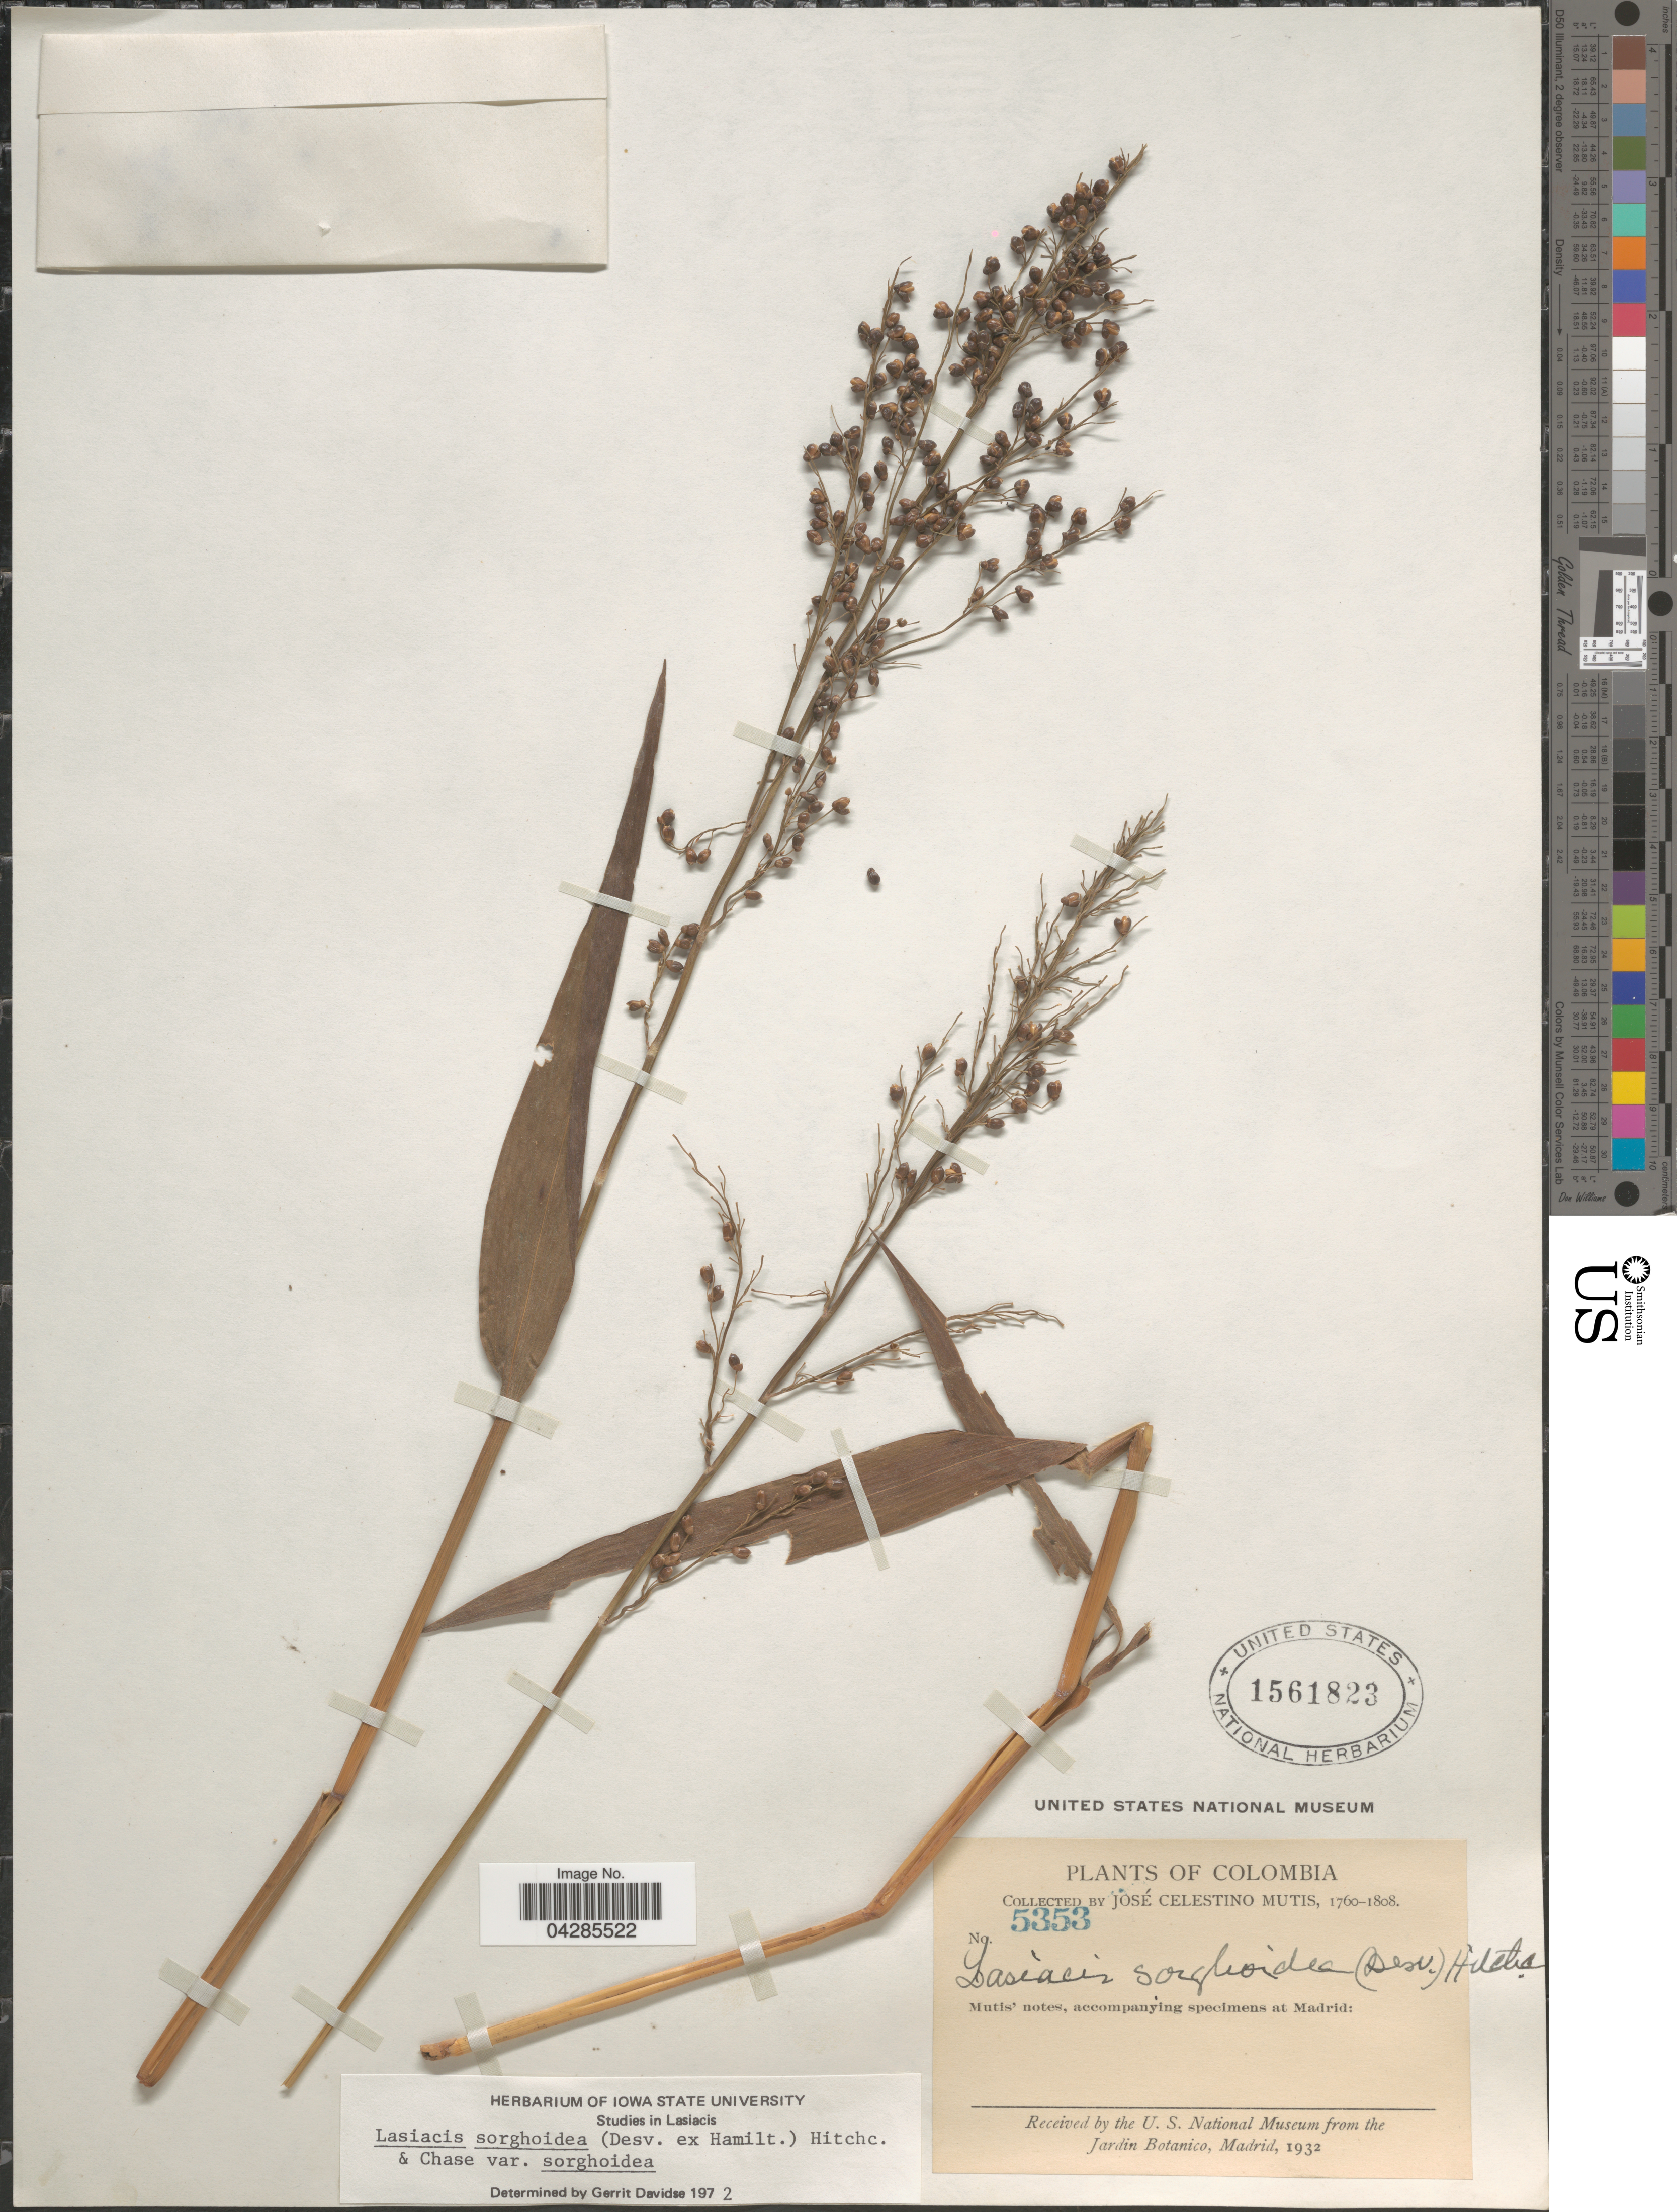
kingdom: Plantae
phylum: Tracheophyta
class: Liliopsida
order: Poales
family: Poaceae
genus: Lasiacis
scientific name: Lasiacis sorghoidea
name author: (Desv. ex Ham.) Hitchc. & Chase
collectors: J. C. B. Mutis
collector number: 5353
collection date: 1760/1808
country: Colombia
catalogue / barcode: US 1561823